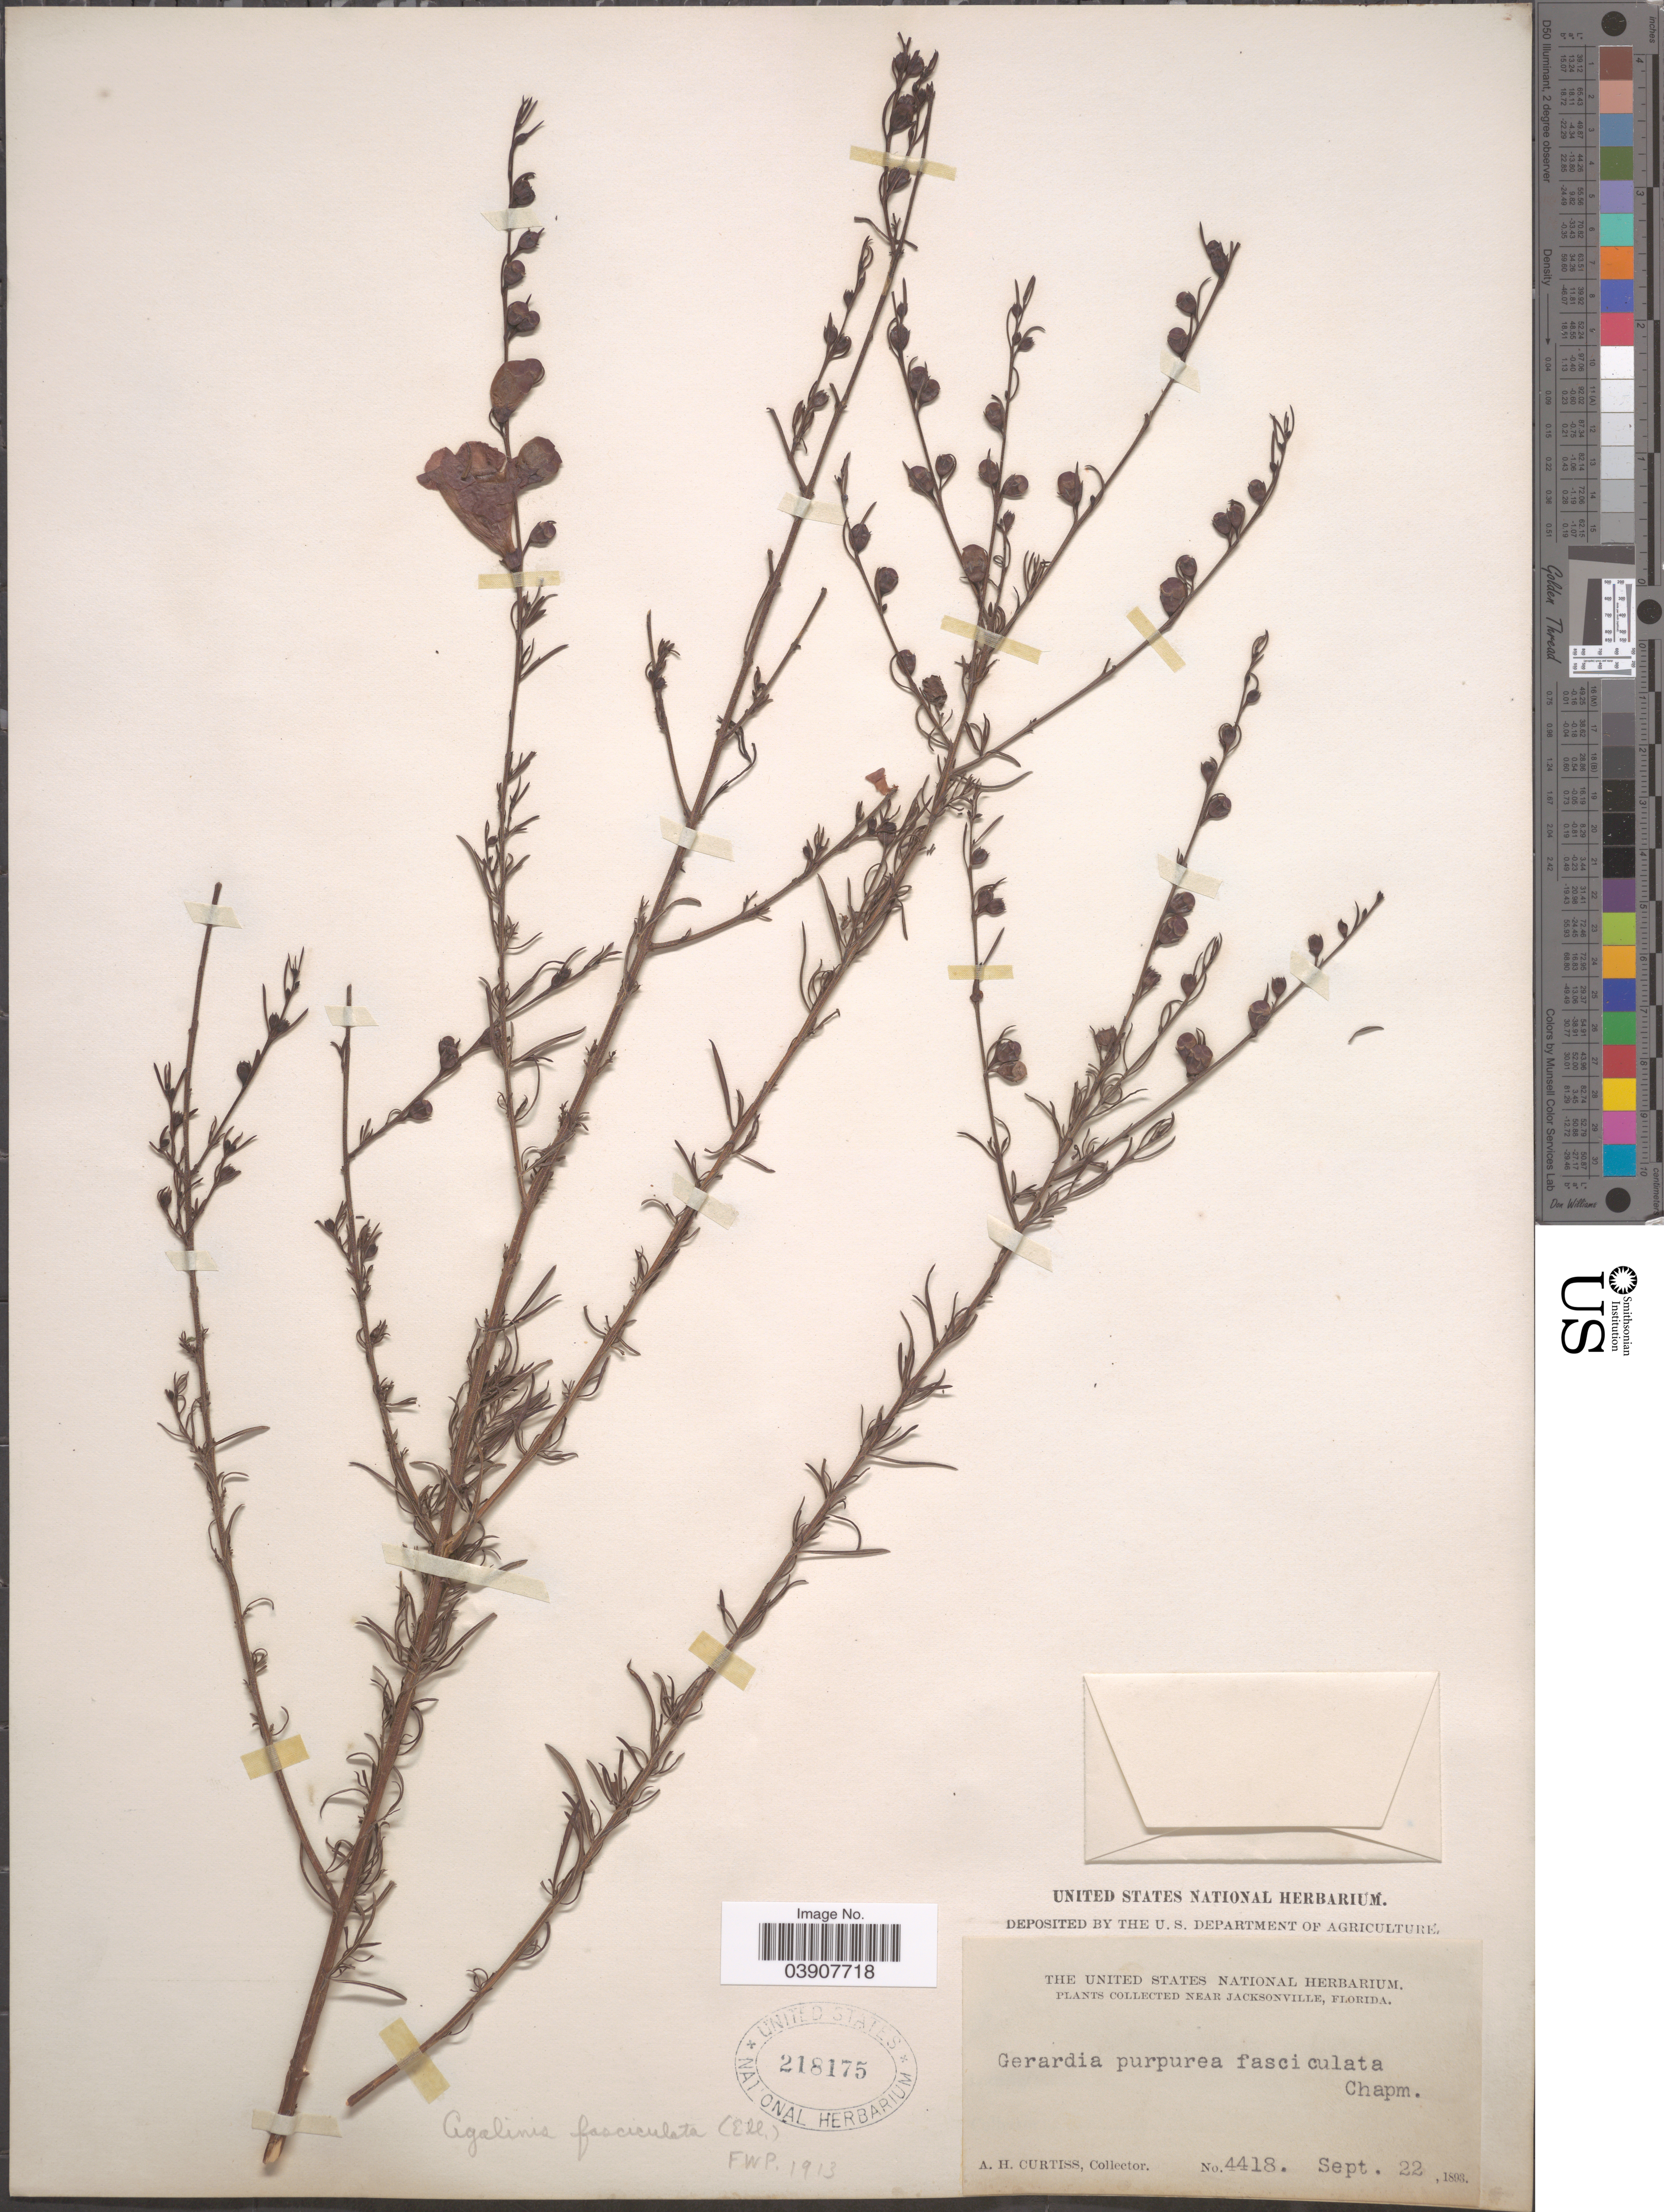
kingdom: Plantae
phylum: Tracheophyta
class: Magnoliopsida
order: Lamiales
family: Orobanchaceae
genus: Agalinis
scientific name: Agalinis fasciculata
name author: (Elliott) Raf.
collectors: A. H. Curtiss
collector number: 4418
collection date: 1893-09-22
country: United States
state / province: Florida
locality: Near Jacksonville.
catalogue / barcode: US 218175